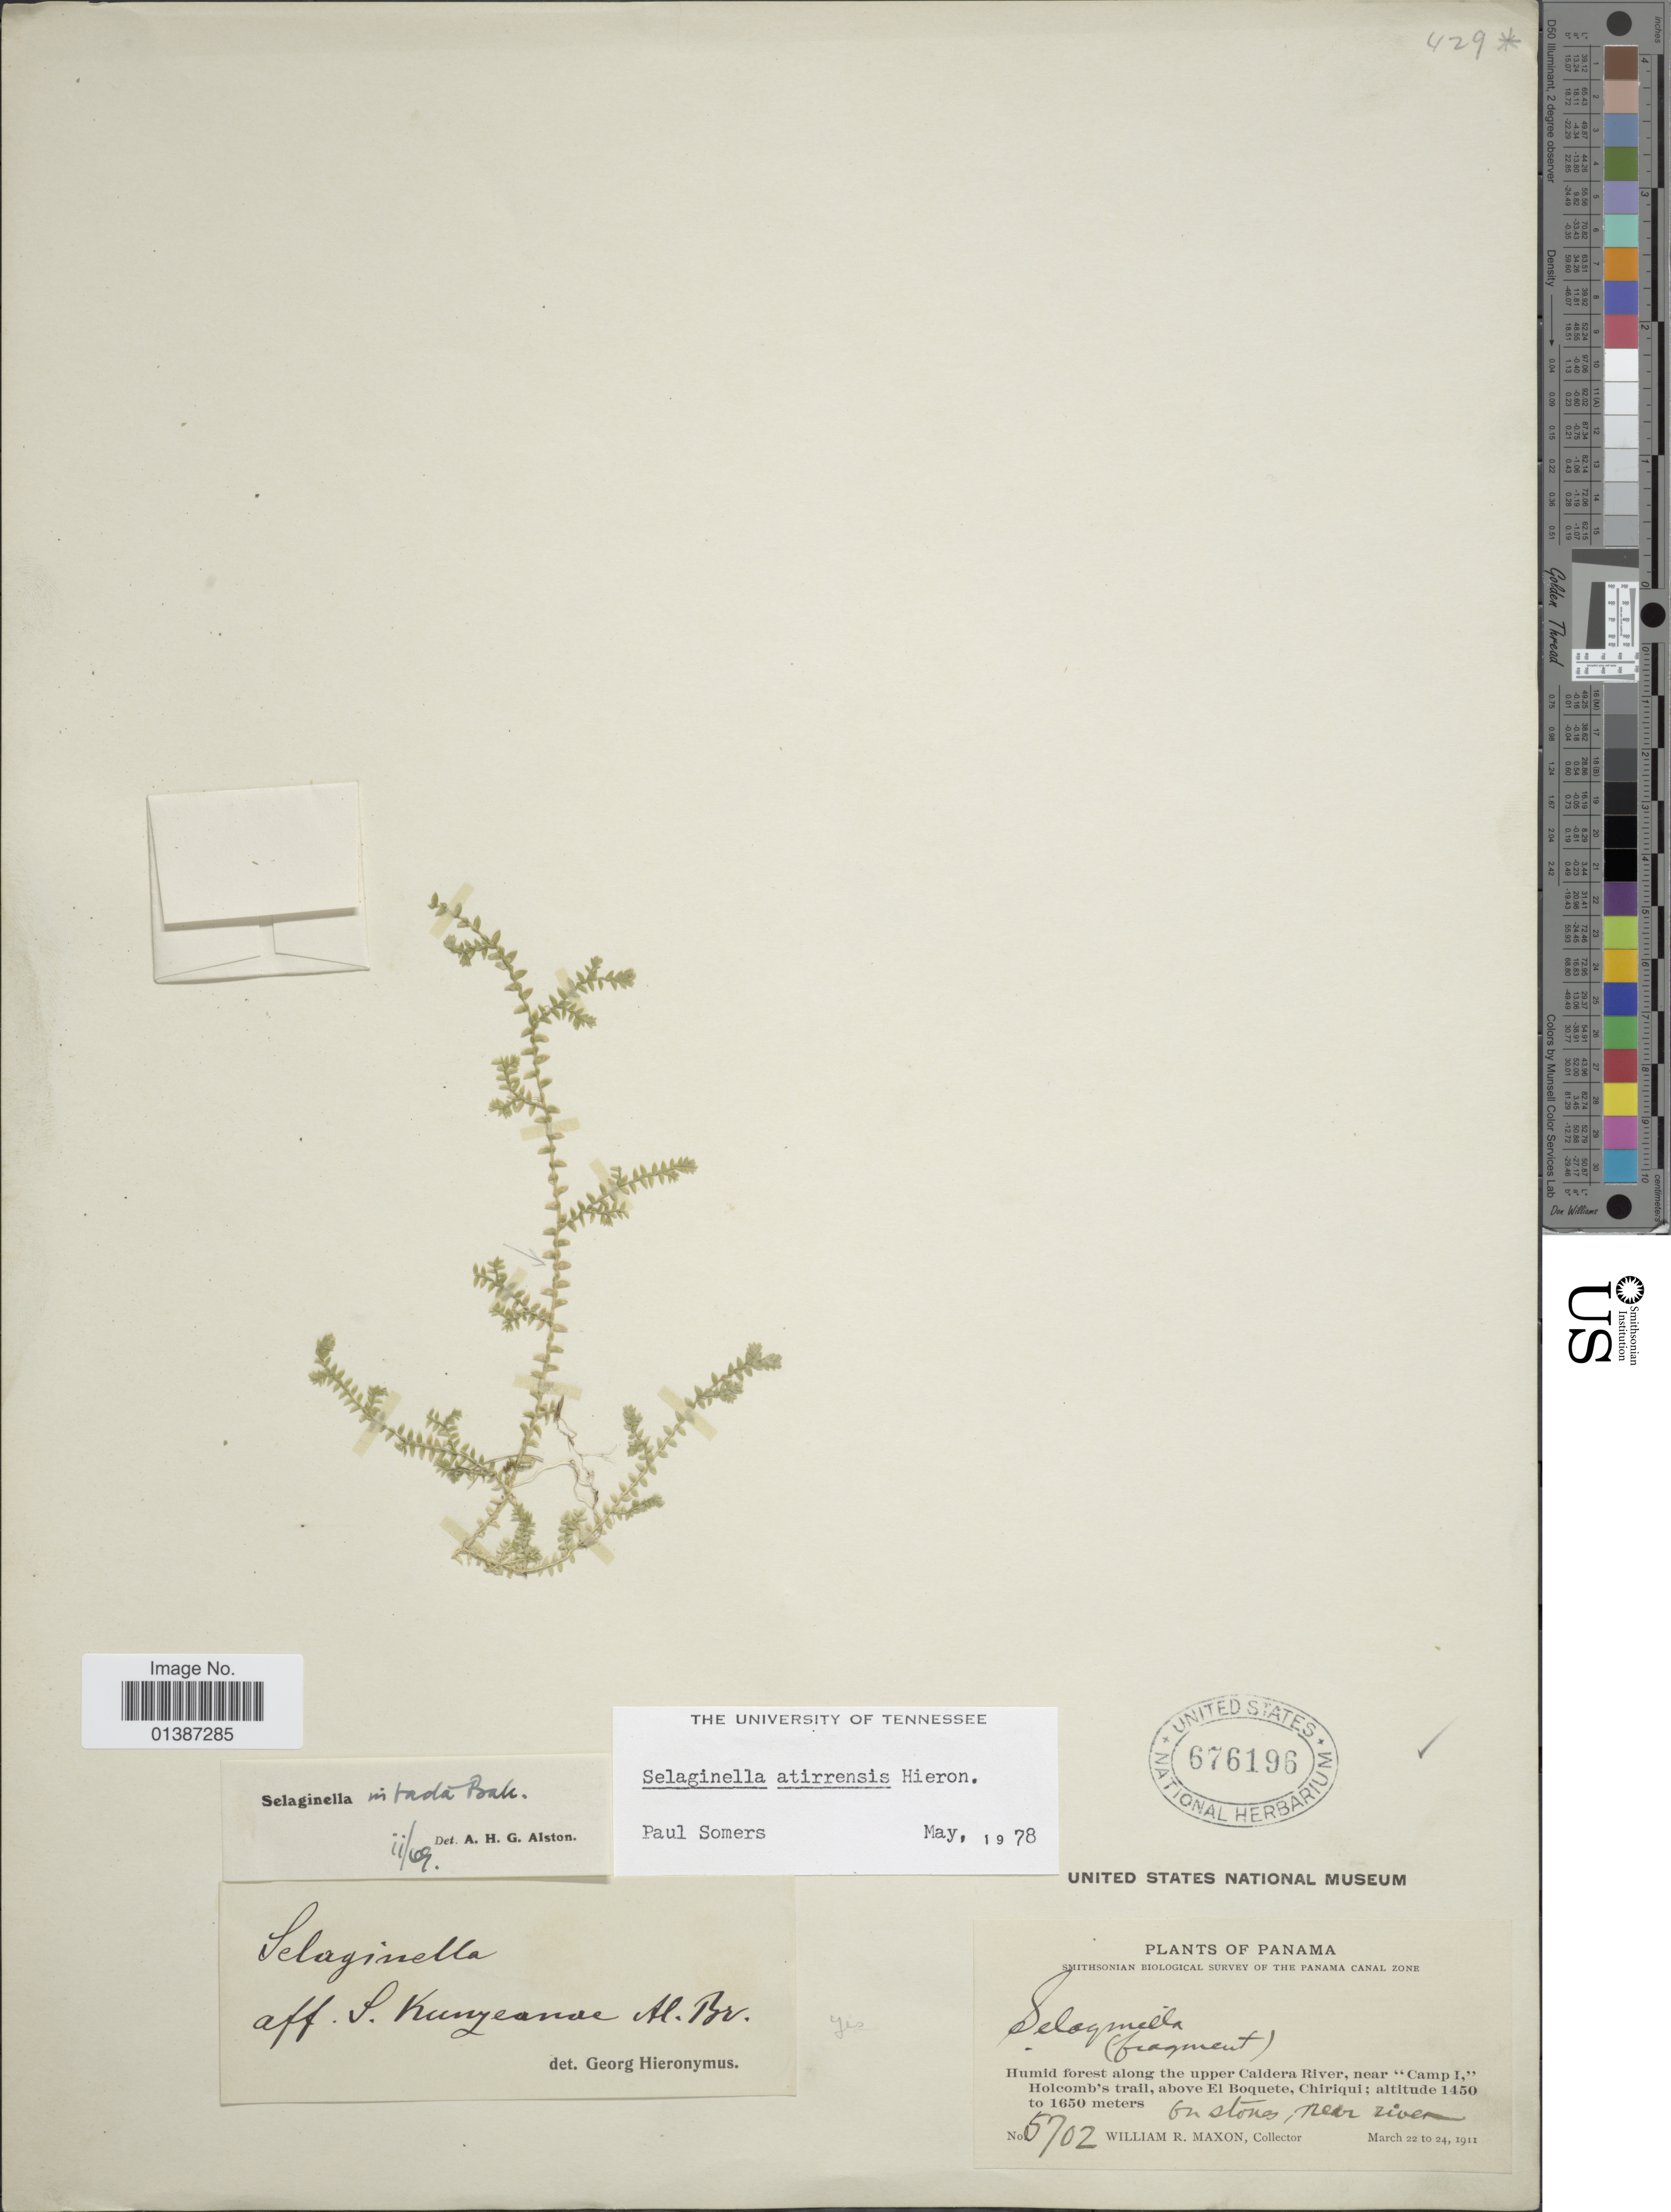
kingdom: Plantae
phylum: Tracheophyta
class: Lycopodiopsida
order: Selaginellales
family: Selaginellaceae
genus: Selaginella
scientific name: Selaginella atirrensis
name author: Hieron. in Engl. & Prantl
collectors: W. R. Maxon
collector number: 5702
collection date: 1911-03-22/1911-03-24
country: Panama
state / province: Chiriqui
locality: Humid forest along the upper Caldera River, near 'Camp I, ' Holcomb's trail above El Boquete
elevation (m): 1450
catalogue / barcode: US 676196